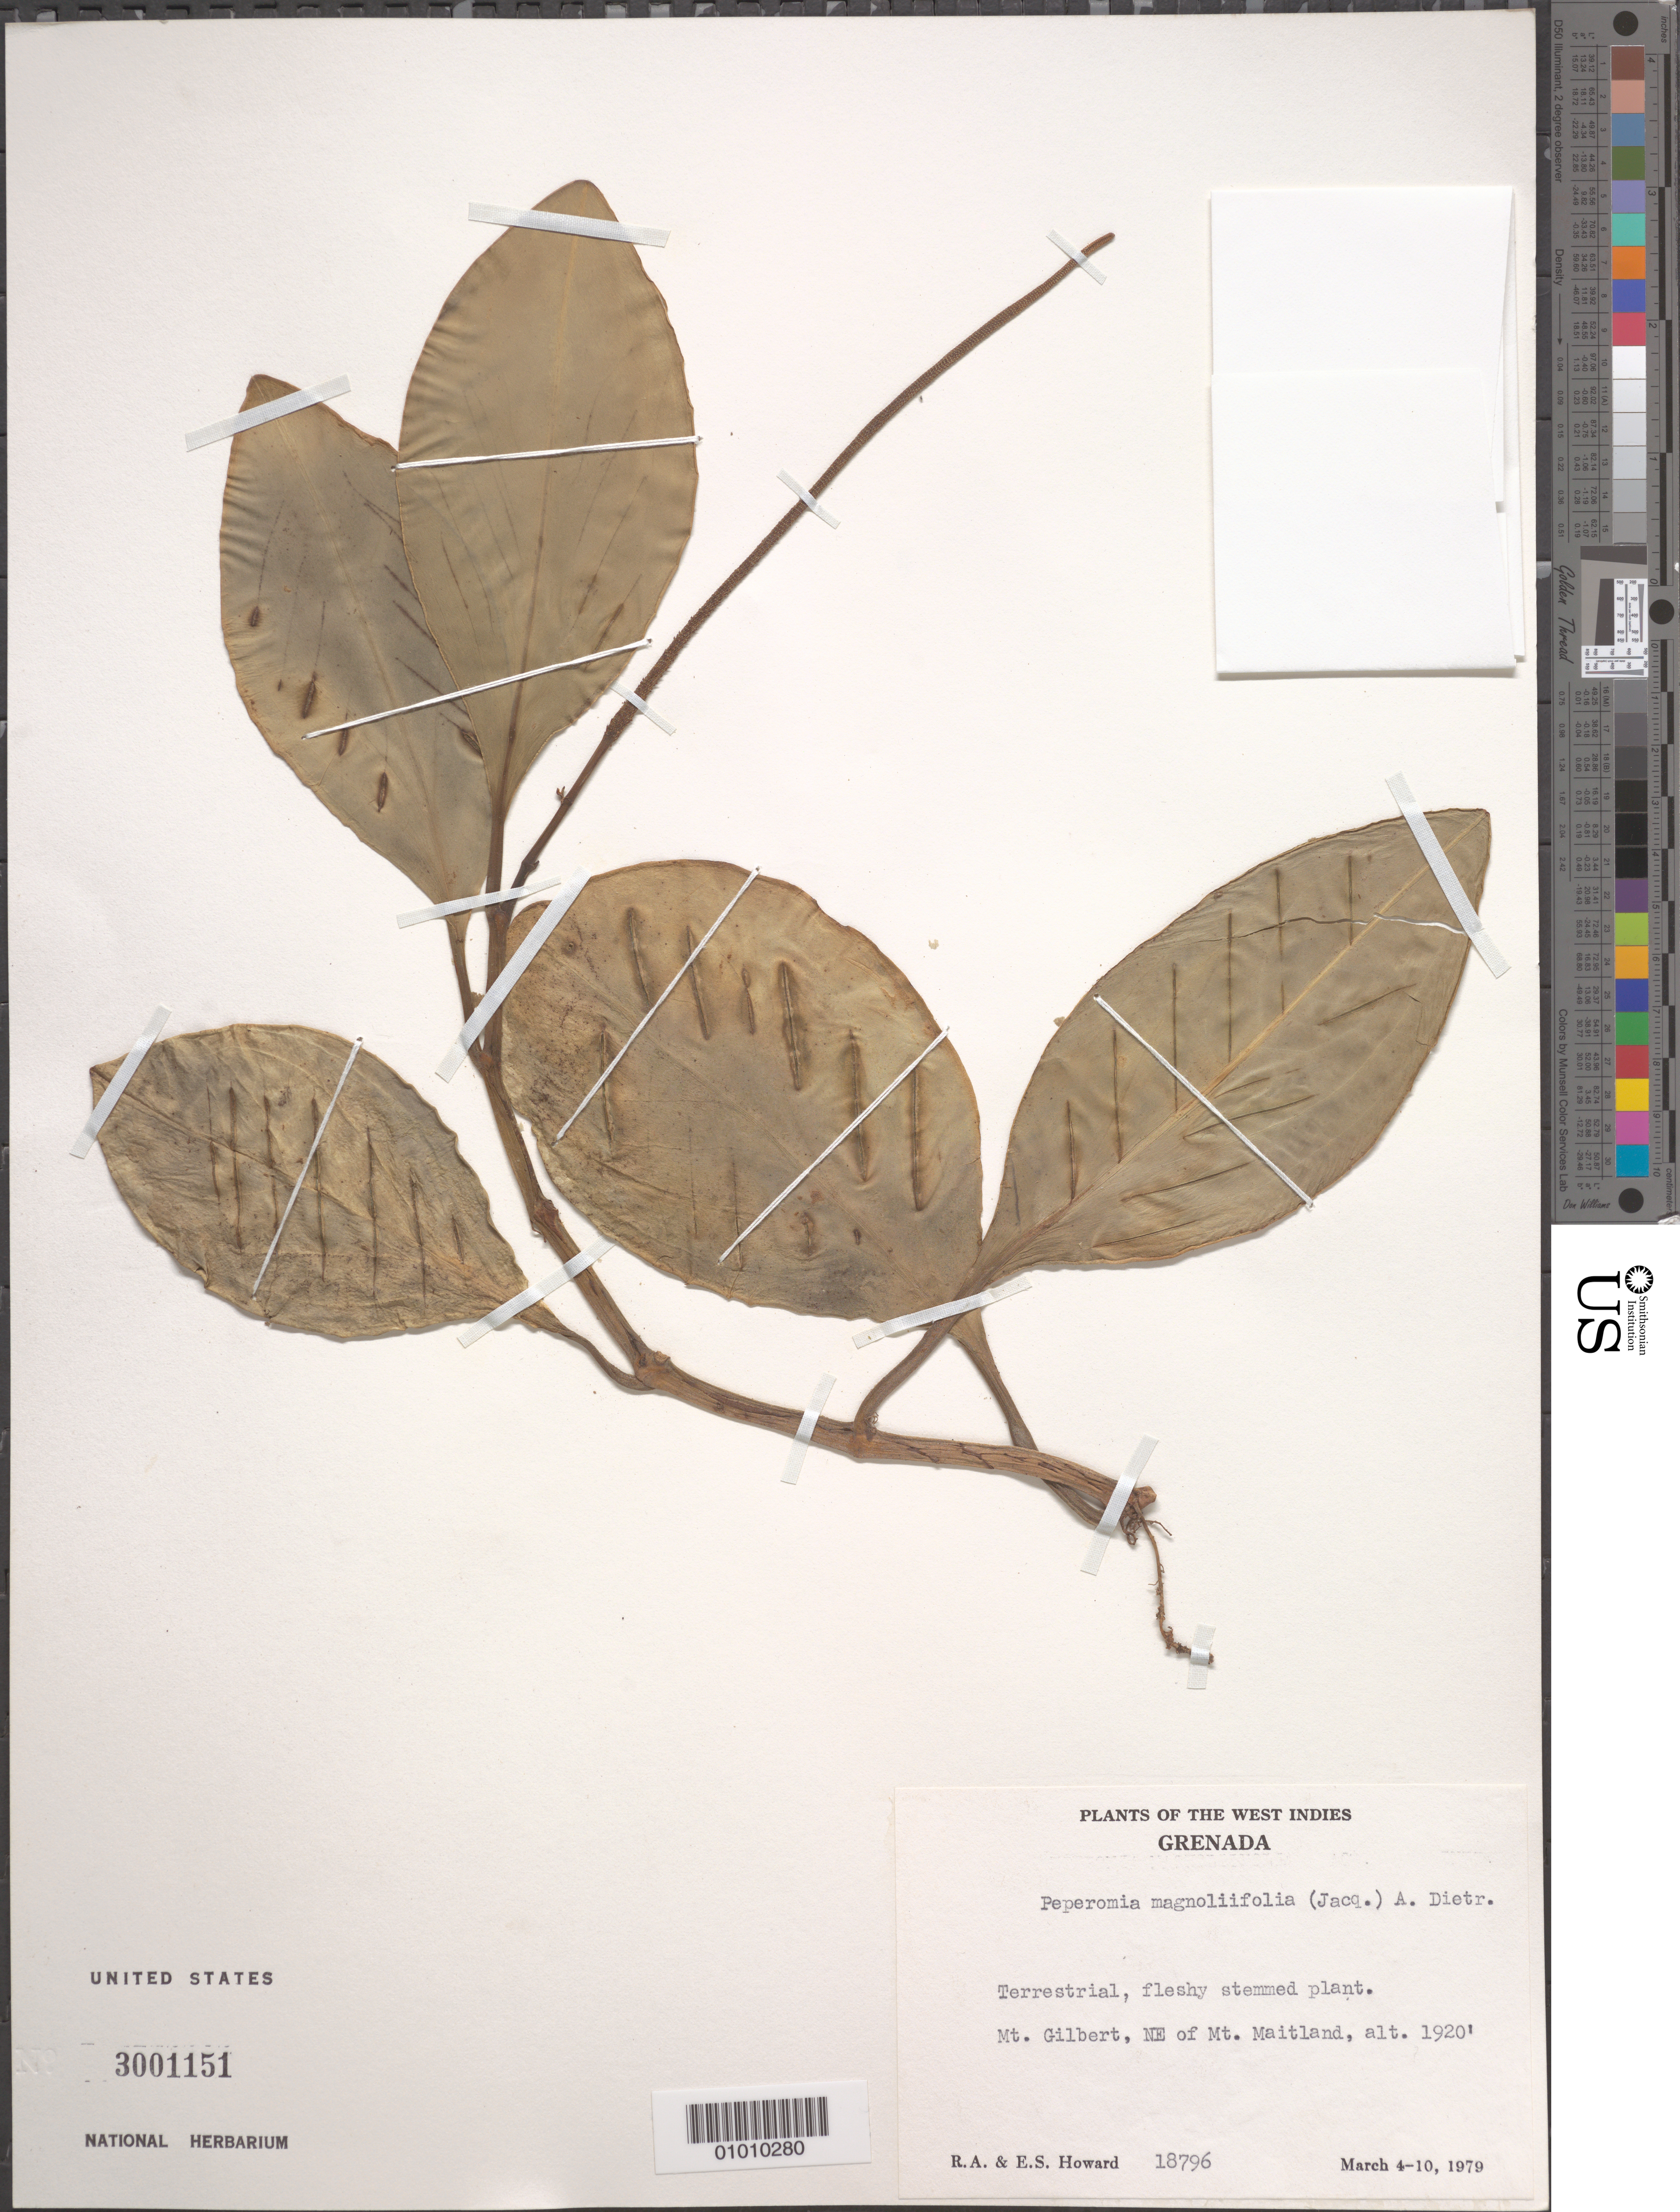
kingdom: Plantae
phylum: Tracheophyta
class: Magnoliopsida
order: Piperales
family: Piperaceae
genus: Peperomia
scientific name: Peperomia magnoliifolia var. magnoliifolia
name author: (Jacq.) A. Dietr.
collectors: E. S. Howard & R. A. Howard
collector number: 18796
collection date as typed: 04 Mar 1979 to 10 Mar 1979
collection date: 1979-03-04/1979-03-10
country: Grenada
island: Grenada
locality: Mt. Gilbert, NE of Mt. Maitland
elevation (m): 585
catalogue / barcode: US 3001151